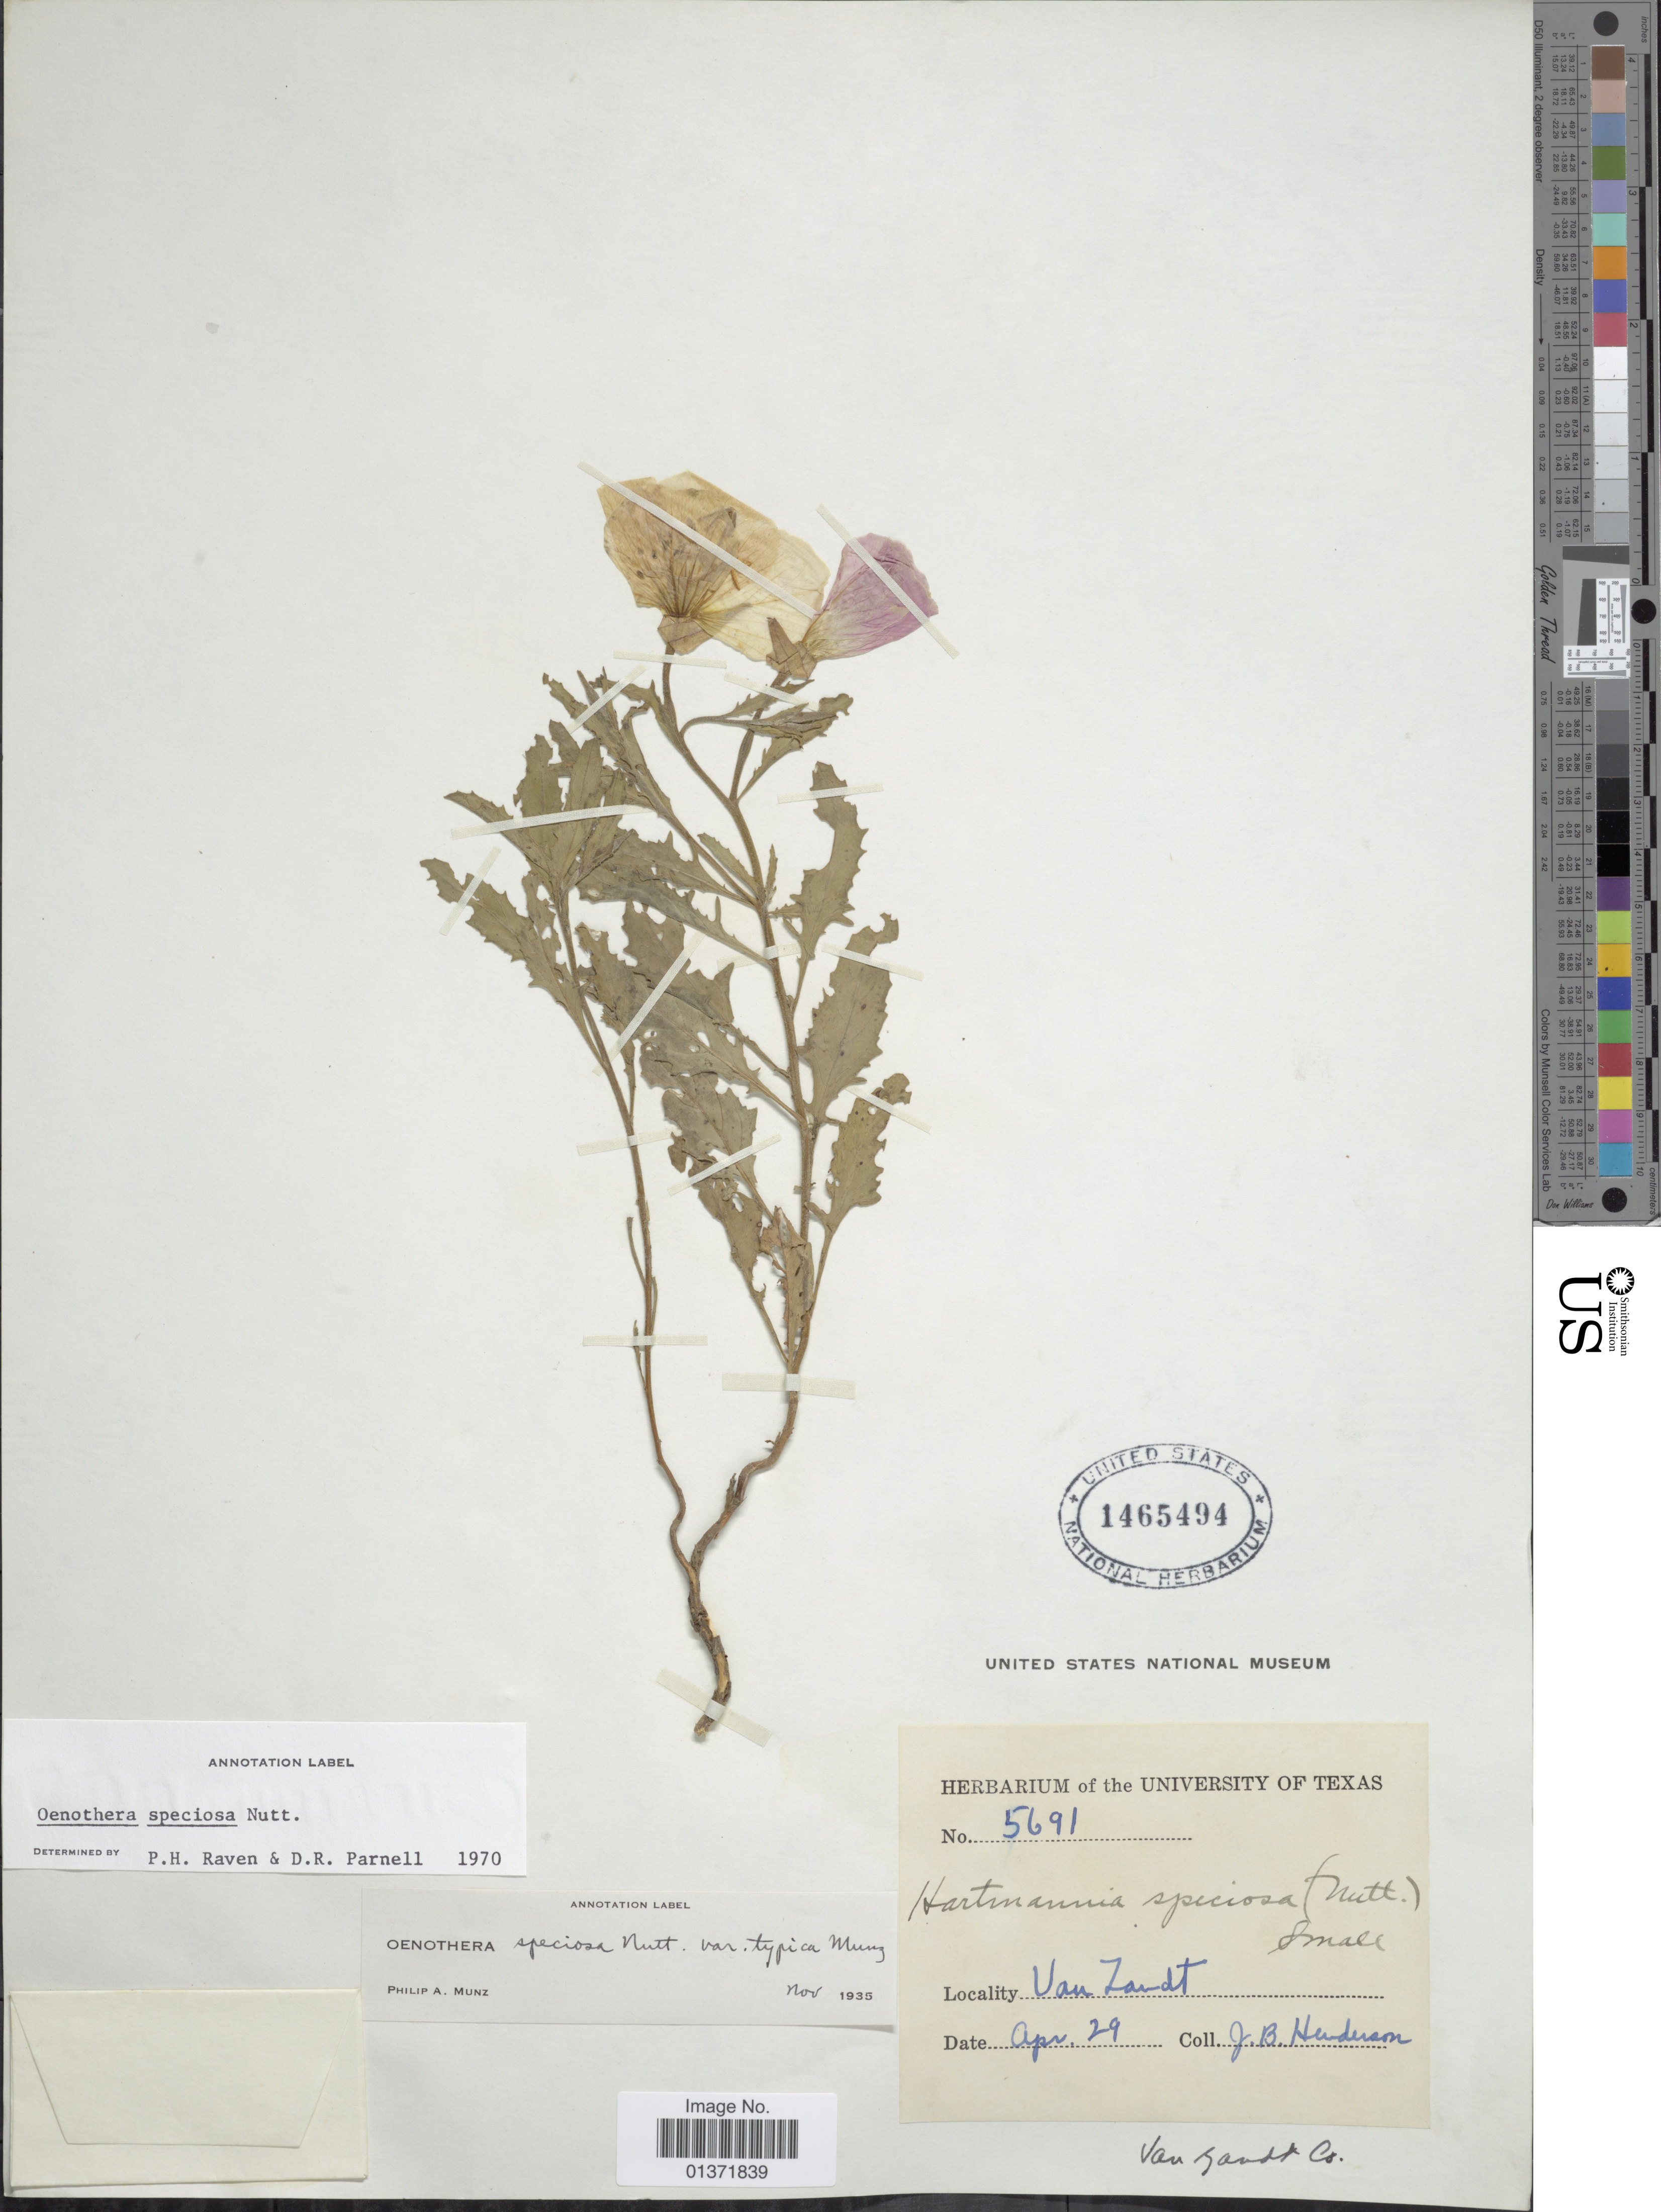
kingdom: Plantae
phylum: Tracheophyta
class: Magnoliopsida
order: Myrtales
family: Onagraceae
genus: Oenothera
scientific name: Oenothera speciosa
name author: Nutt.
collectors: J. Henderson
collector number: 5691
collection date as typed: Transcribed d/m/y: /4/29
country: United States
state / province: Texas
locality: Van Zandt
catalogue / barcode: US 1465494